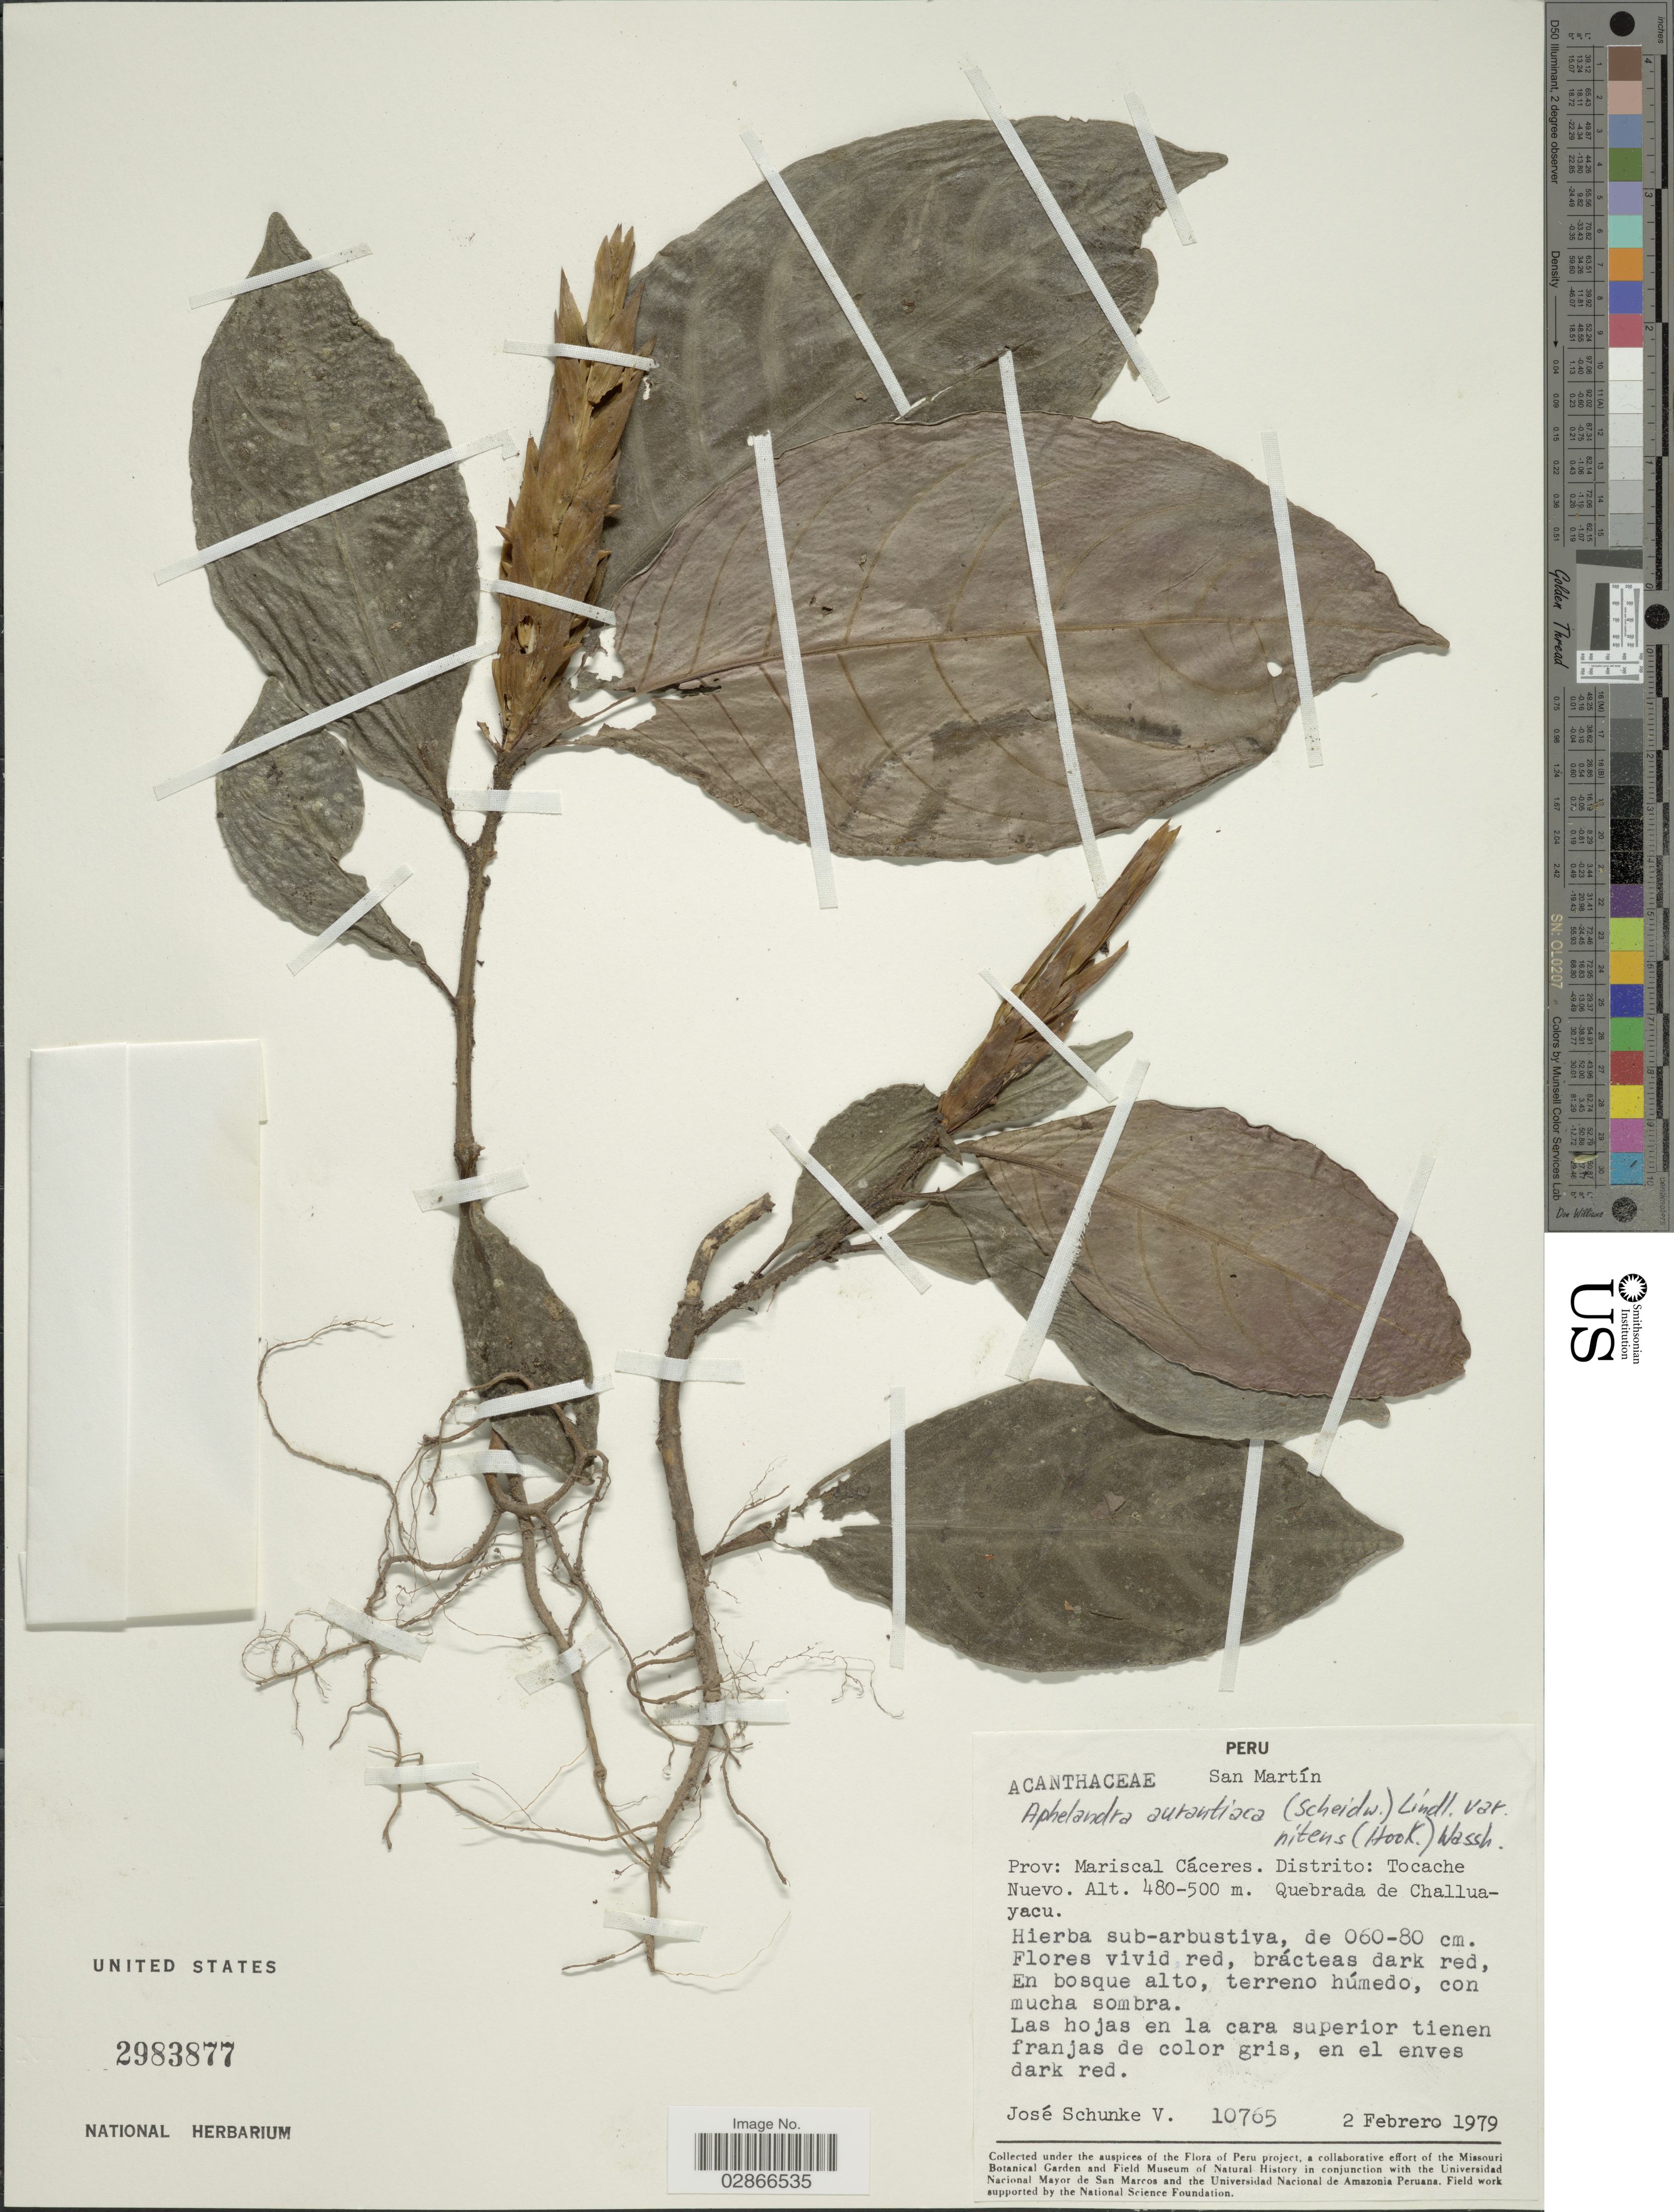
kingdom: Plantae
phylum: Tracheophyta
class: Magnoliopsida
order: Lamiales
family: Acanthaceae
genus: Aphelandra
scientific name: Aphelandra aurantiaca var. nitens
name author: (Hook.) Wassh.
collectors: J. Schunke Vigo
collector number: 10765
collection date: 1979-02-02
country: Peru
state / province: San Martín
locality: Prov. Mariscal Cáceres. Distrito: Tocache Nuevo. Quebrada de Challuayacu.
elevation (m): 480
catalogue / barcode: US 2983877